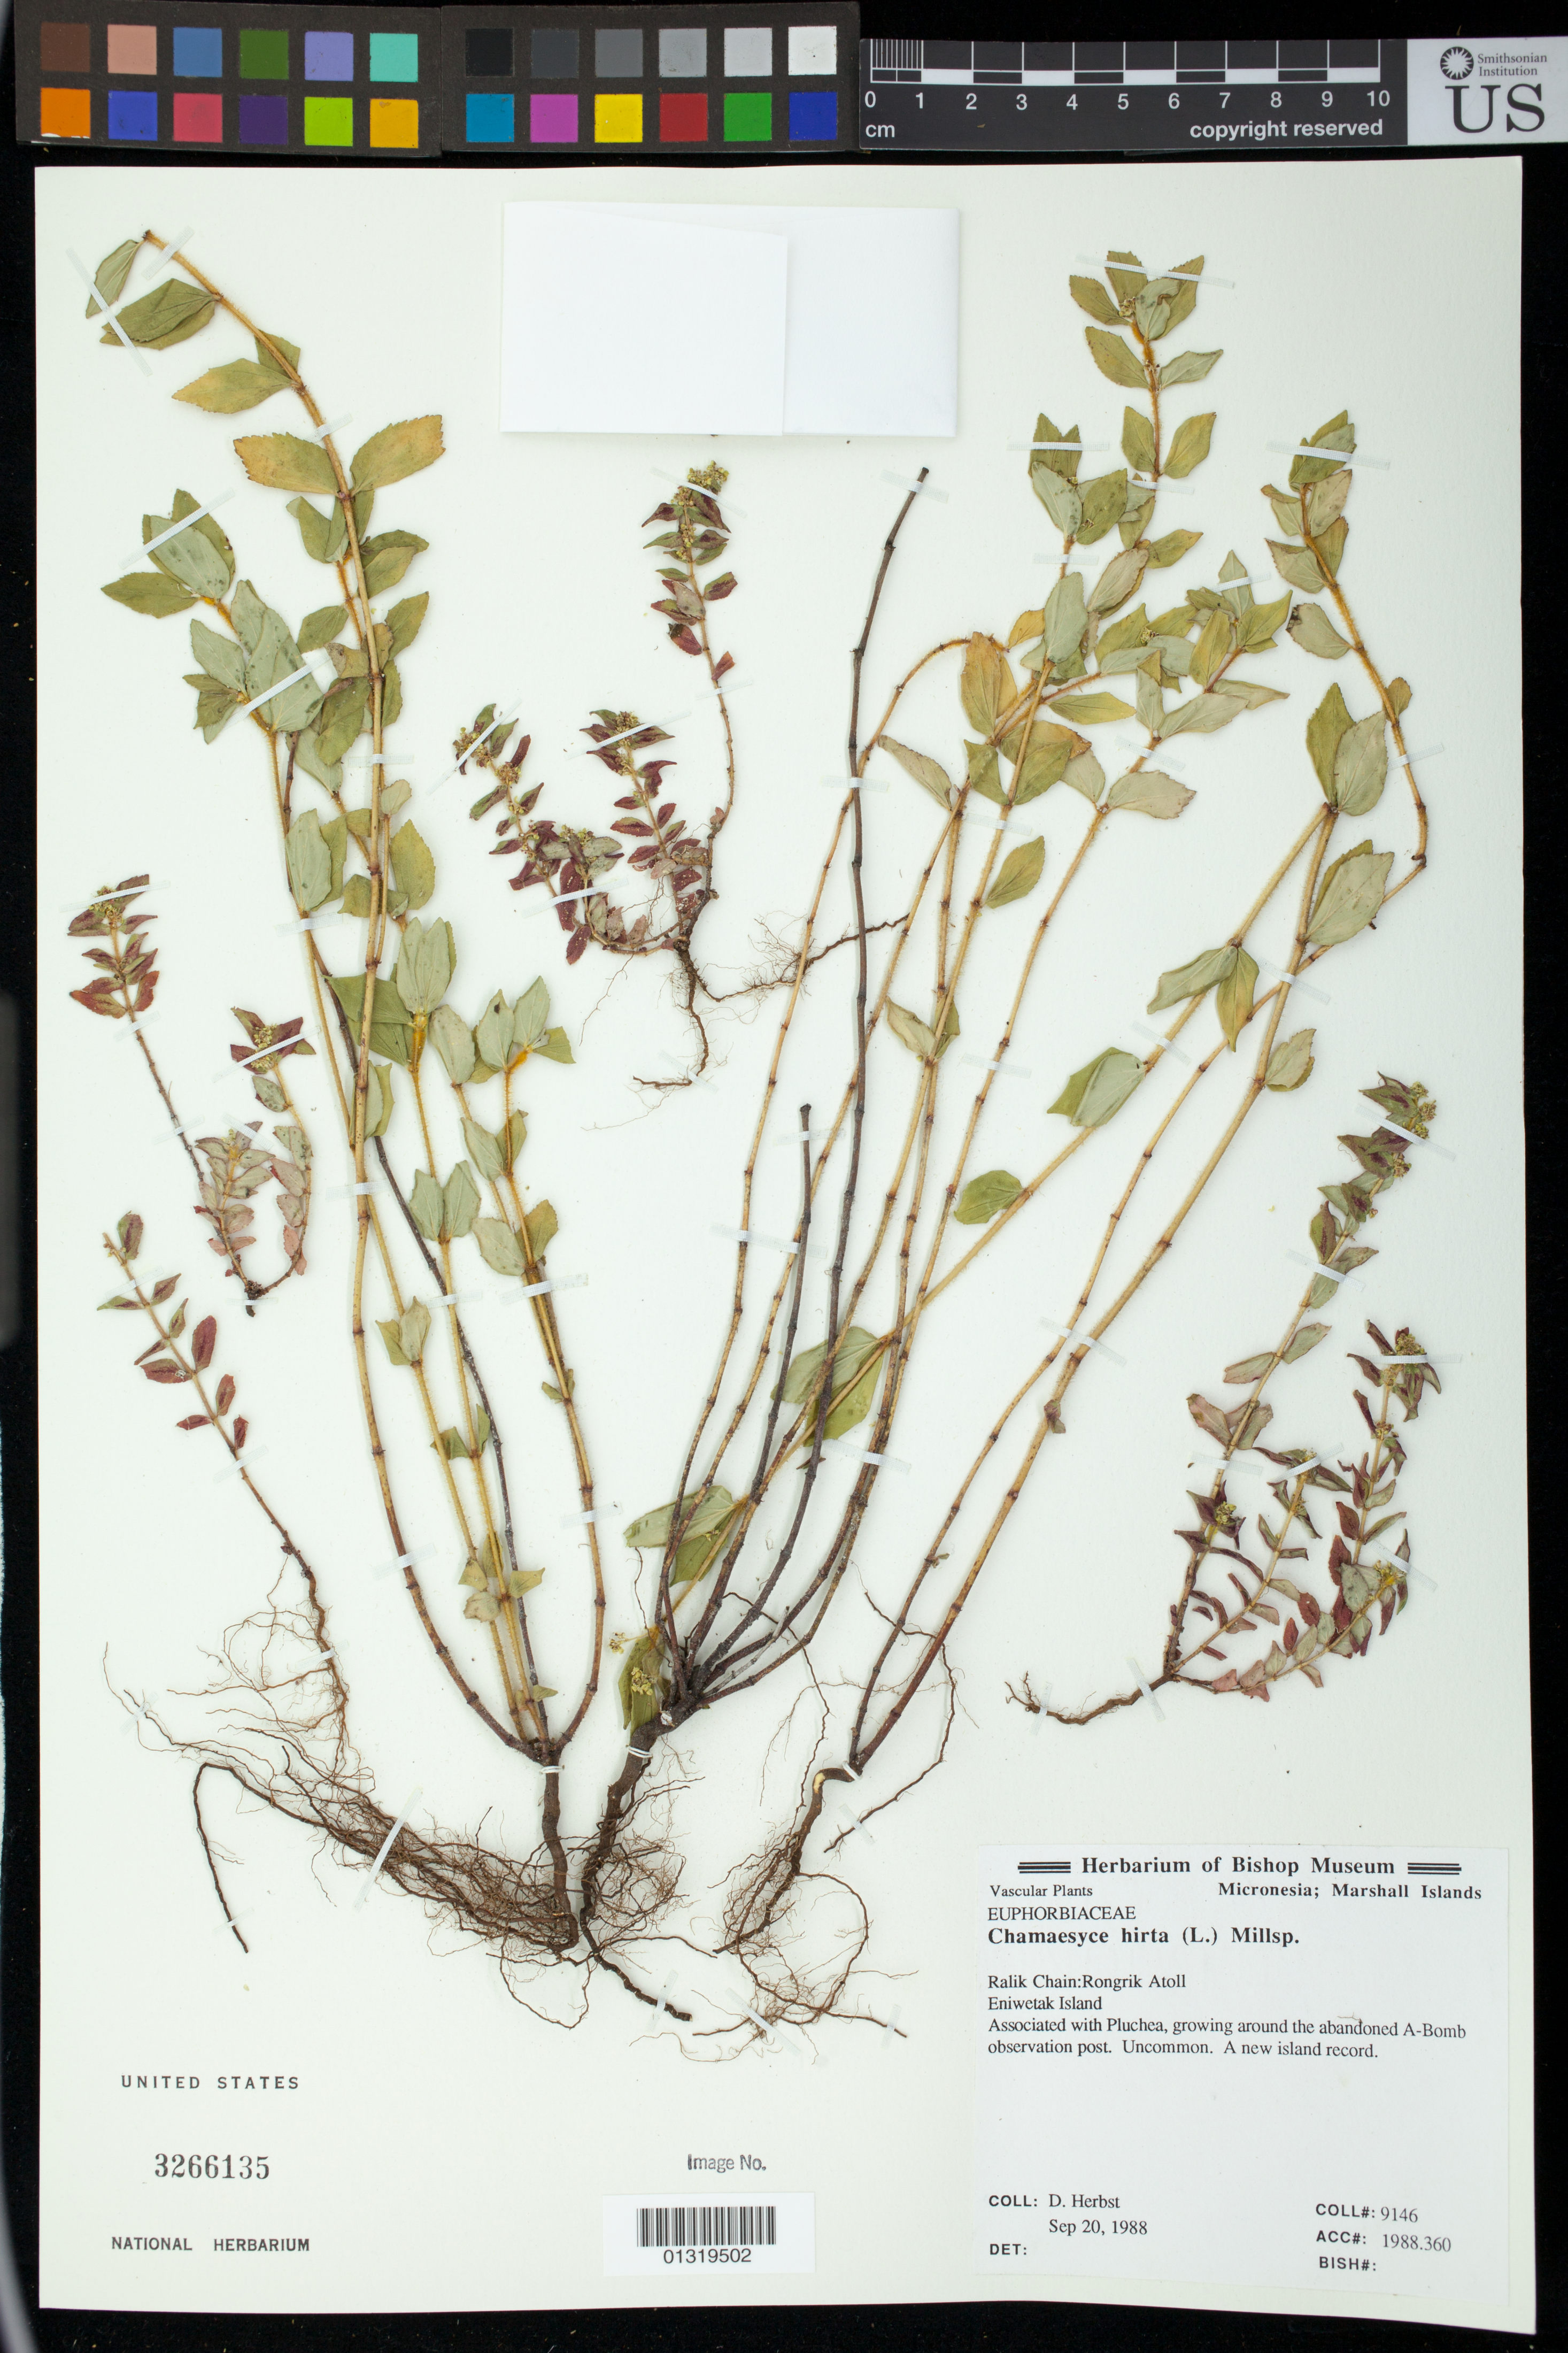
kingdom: Plantae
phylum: Tracheophyta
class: Magnoliopsida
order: Malpighiales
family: Euphorbiaceae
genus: Euphorbia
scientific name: Euphorbia hirta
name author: L.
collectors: D. R. Herbst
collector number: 9146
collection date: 1988-09-20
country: Marshall Islands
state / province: Rongrik Atoll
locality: Eniwetak Island; around abandoned A-Bomb observation post.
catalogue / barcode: US 3266135